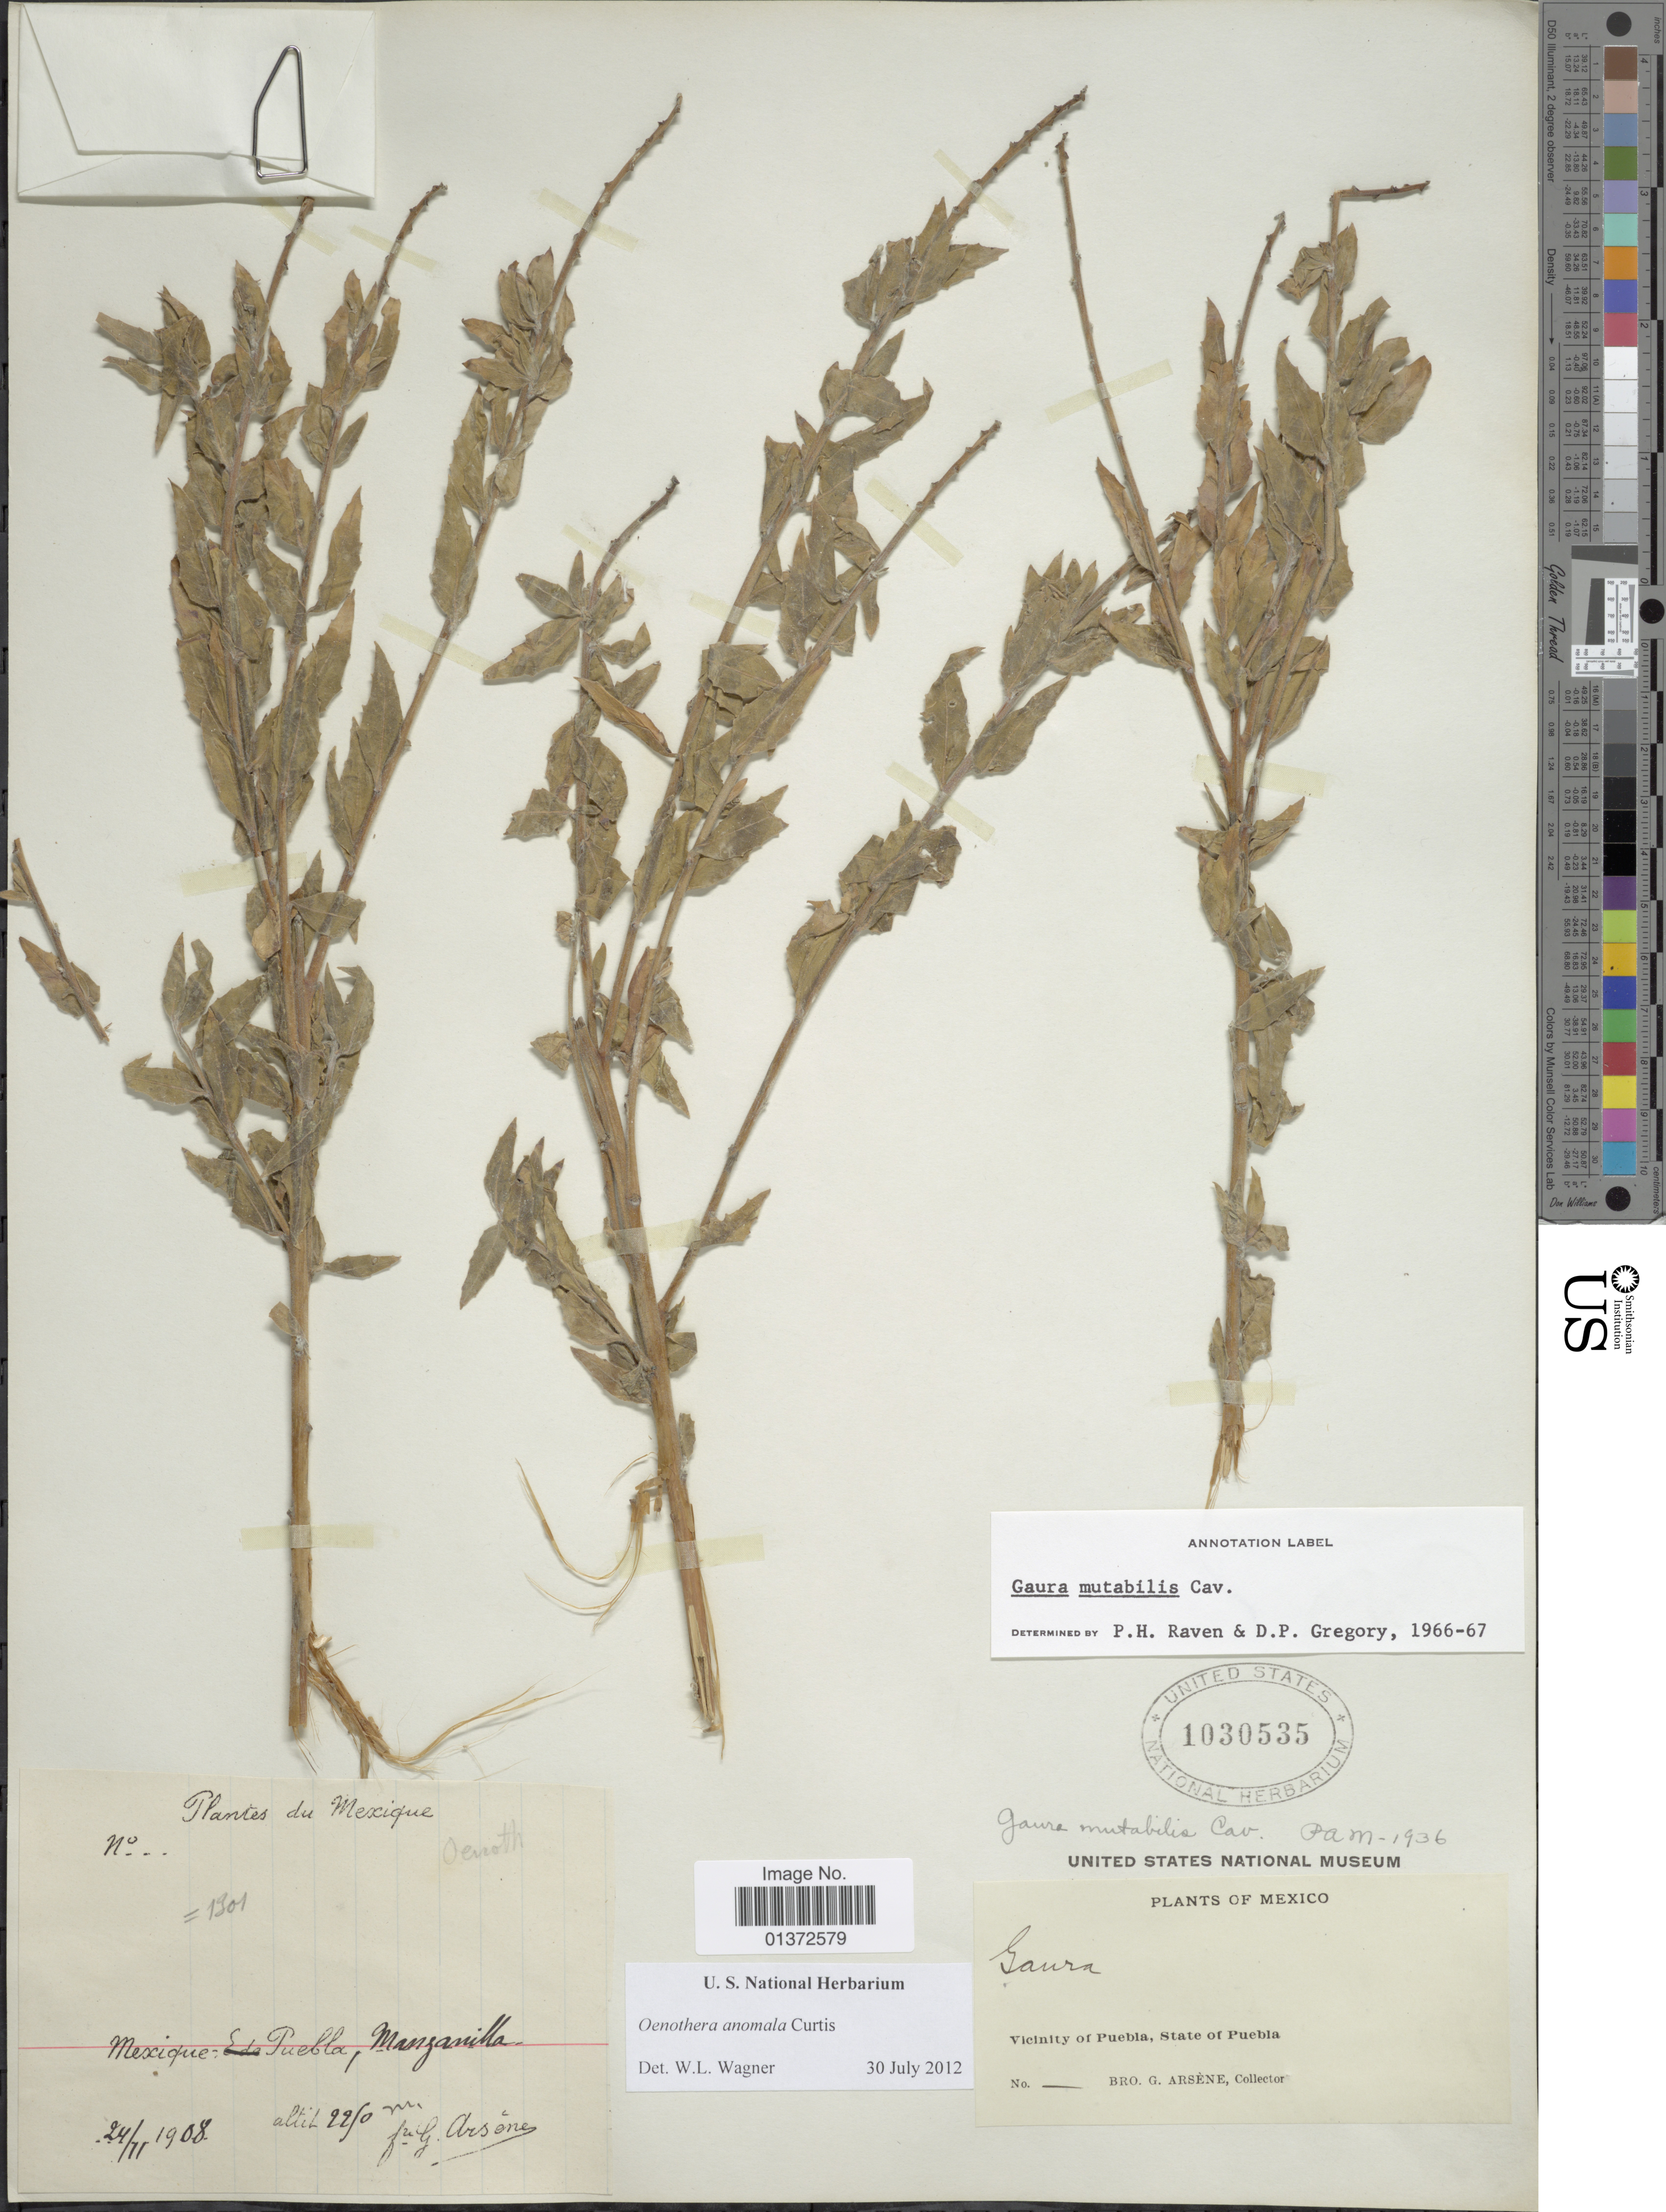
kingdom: Plantae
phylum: Tracheophyta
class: Magnoliopsida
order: Myrtales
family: Onagraceae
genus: Oenothera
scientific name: Oenothera anomala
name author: Curtis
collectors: Bro. G. Arsène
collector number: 1301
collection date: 1908-11-24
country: Mexico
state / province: Puebla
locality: Manzanilla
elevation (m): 2290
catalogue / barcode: US 1030535